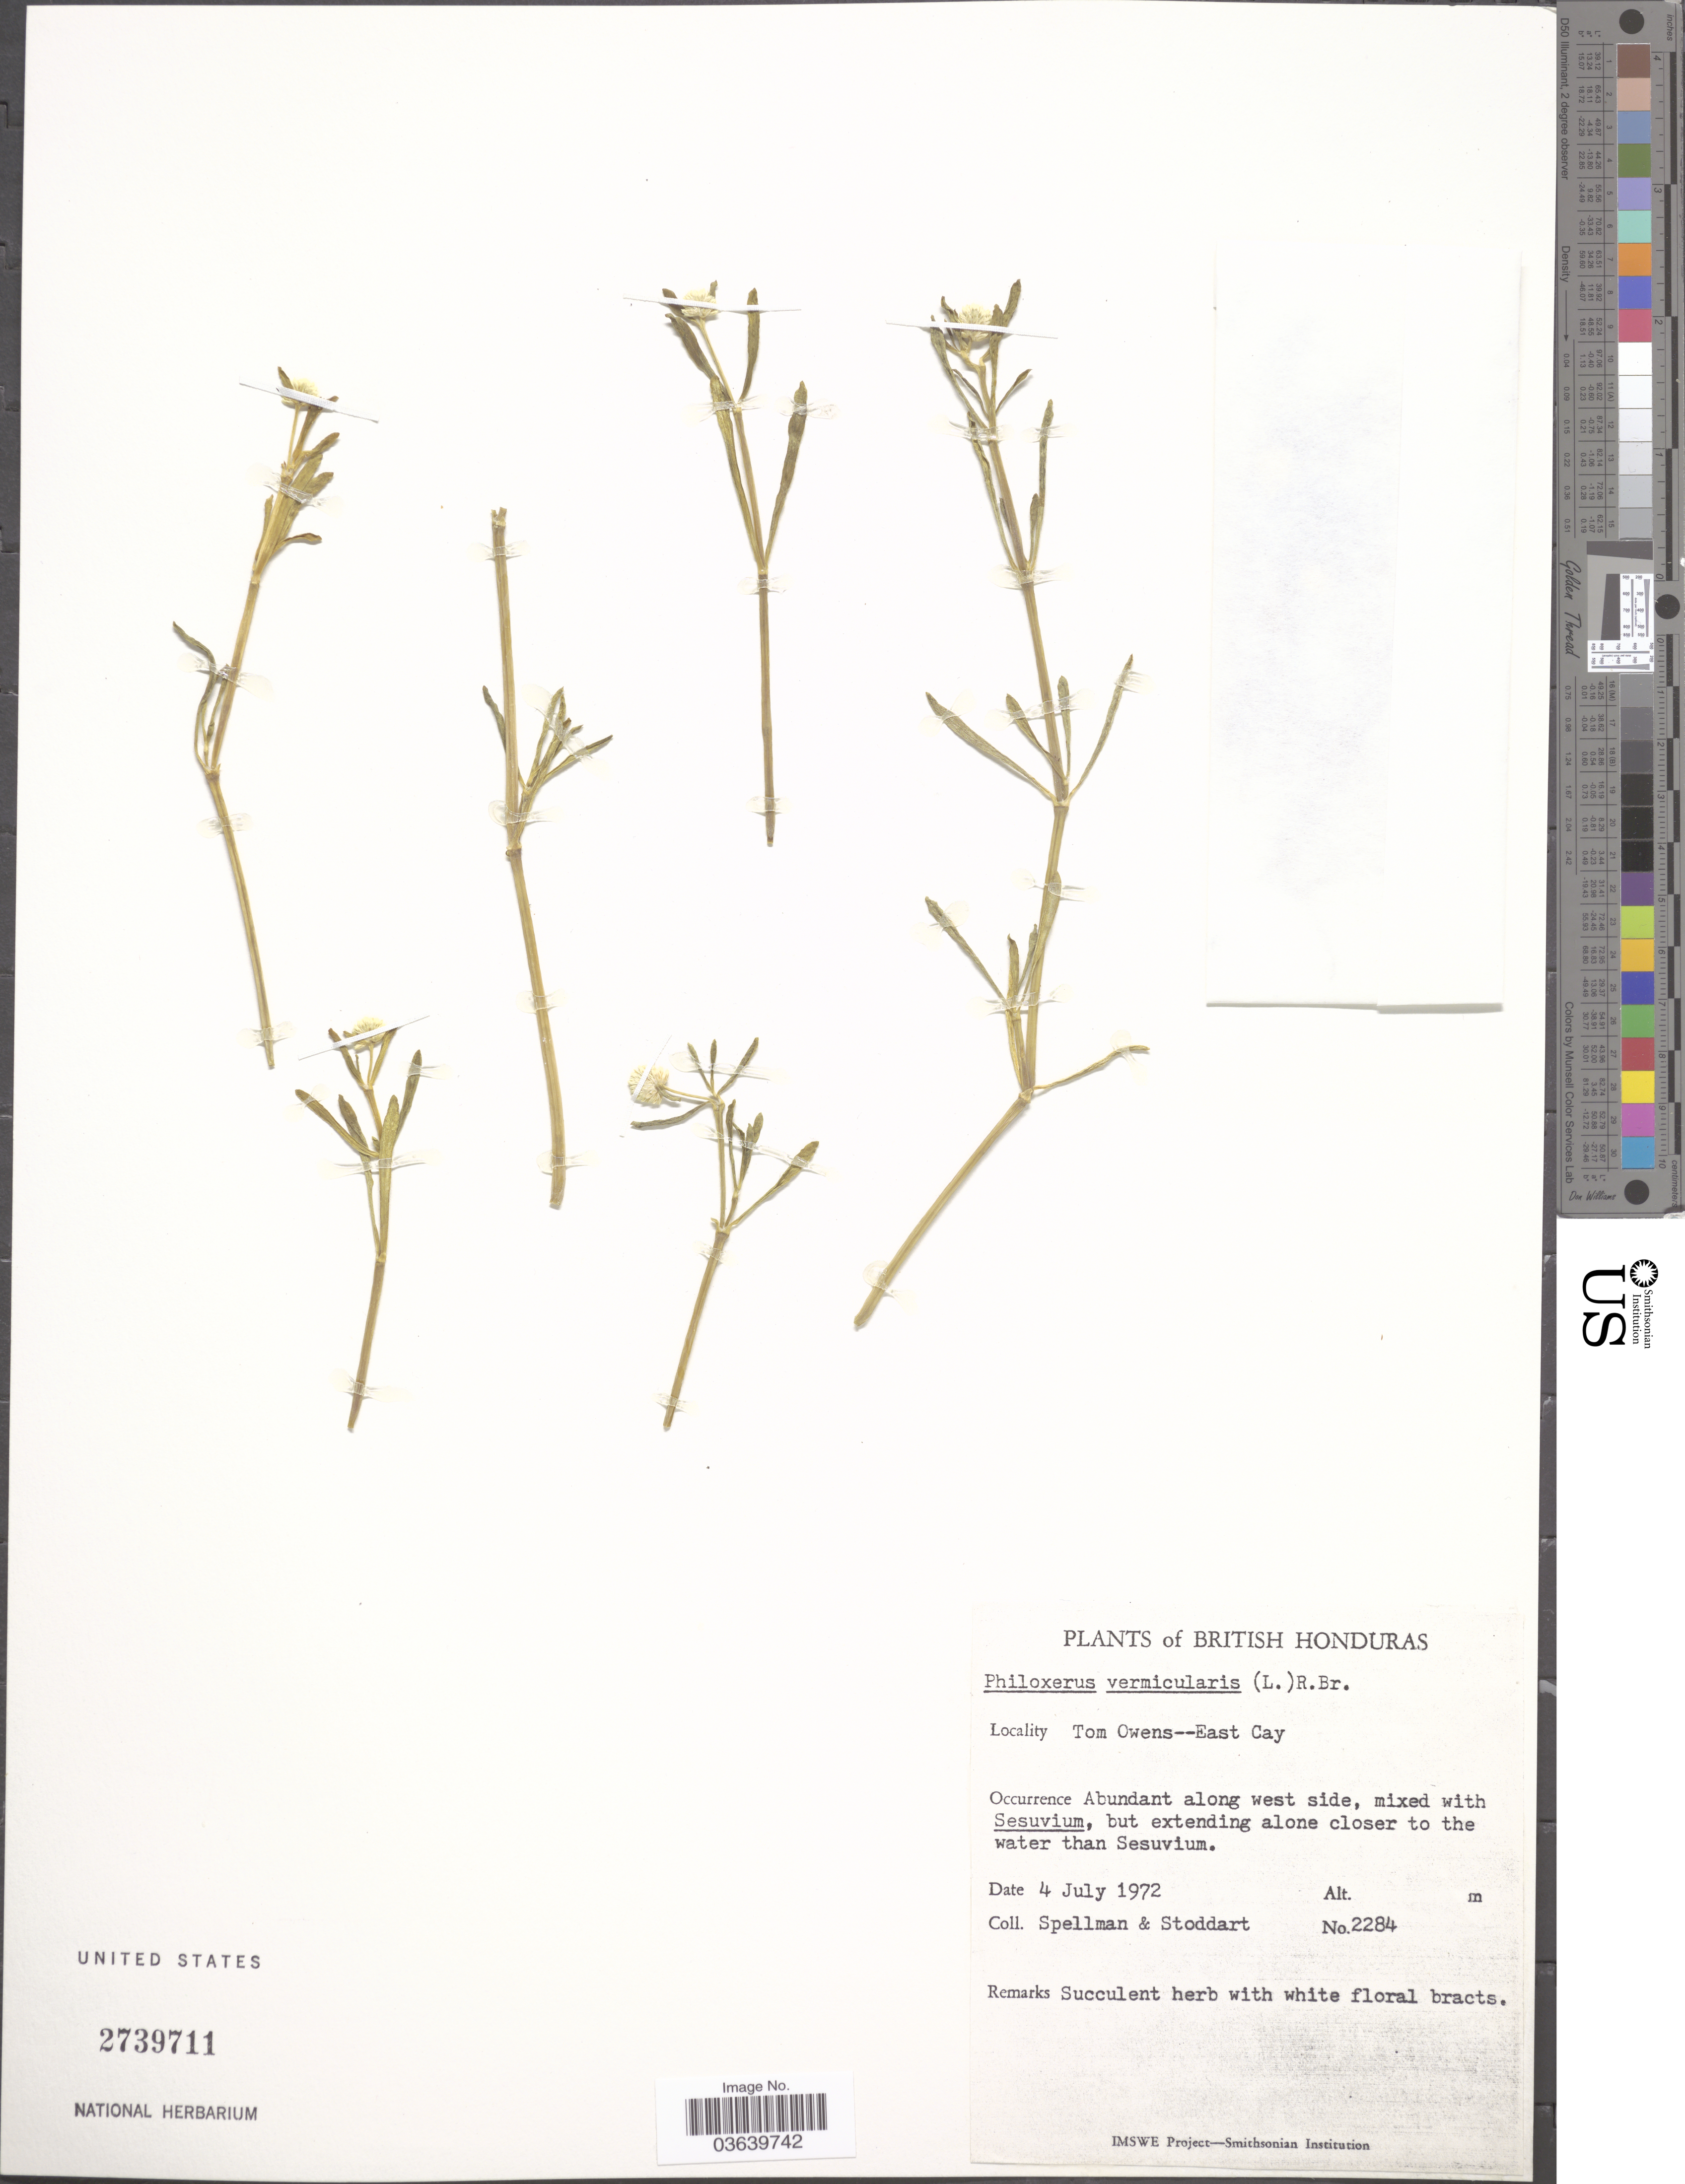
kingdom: Plantae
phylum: Tracheophyta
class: Magnoliopsida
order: Caryophyllales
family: Amaranthaceae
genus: Gomphrena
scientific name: Gomphrena vermicularis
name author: L.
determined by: Strong, Mark T., (BOT), Smithsonian Institution - National Museum of Natural History (UNITED STATES)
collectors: Spellman, -- & -. Stoddart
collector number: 2284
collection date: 1972-07-04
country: Belize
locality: British Honduras, Tom Owens - East Cay.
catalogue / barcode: US 2739711